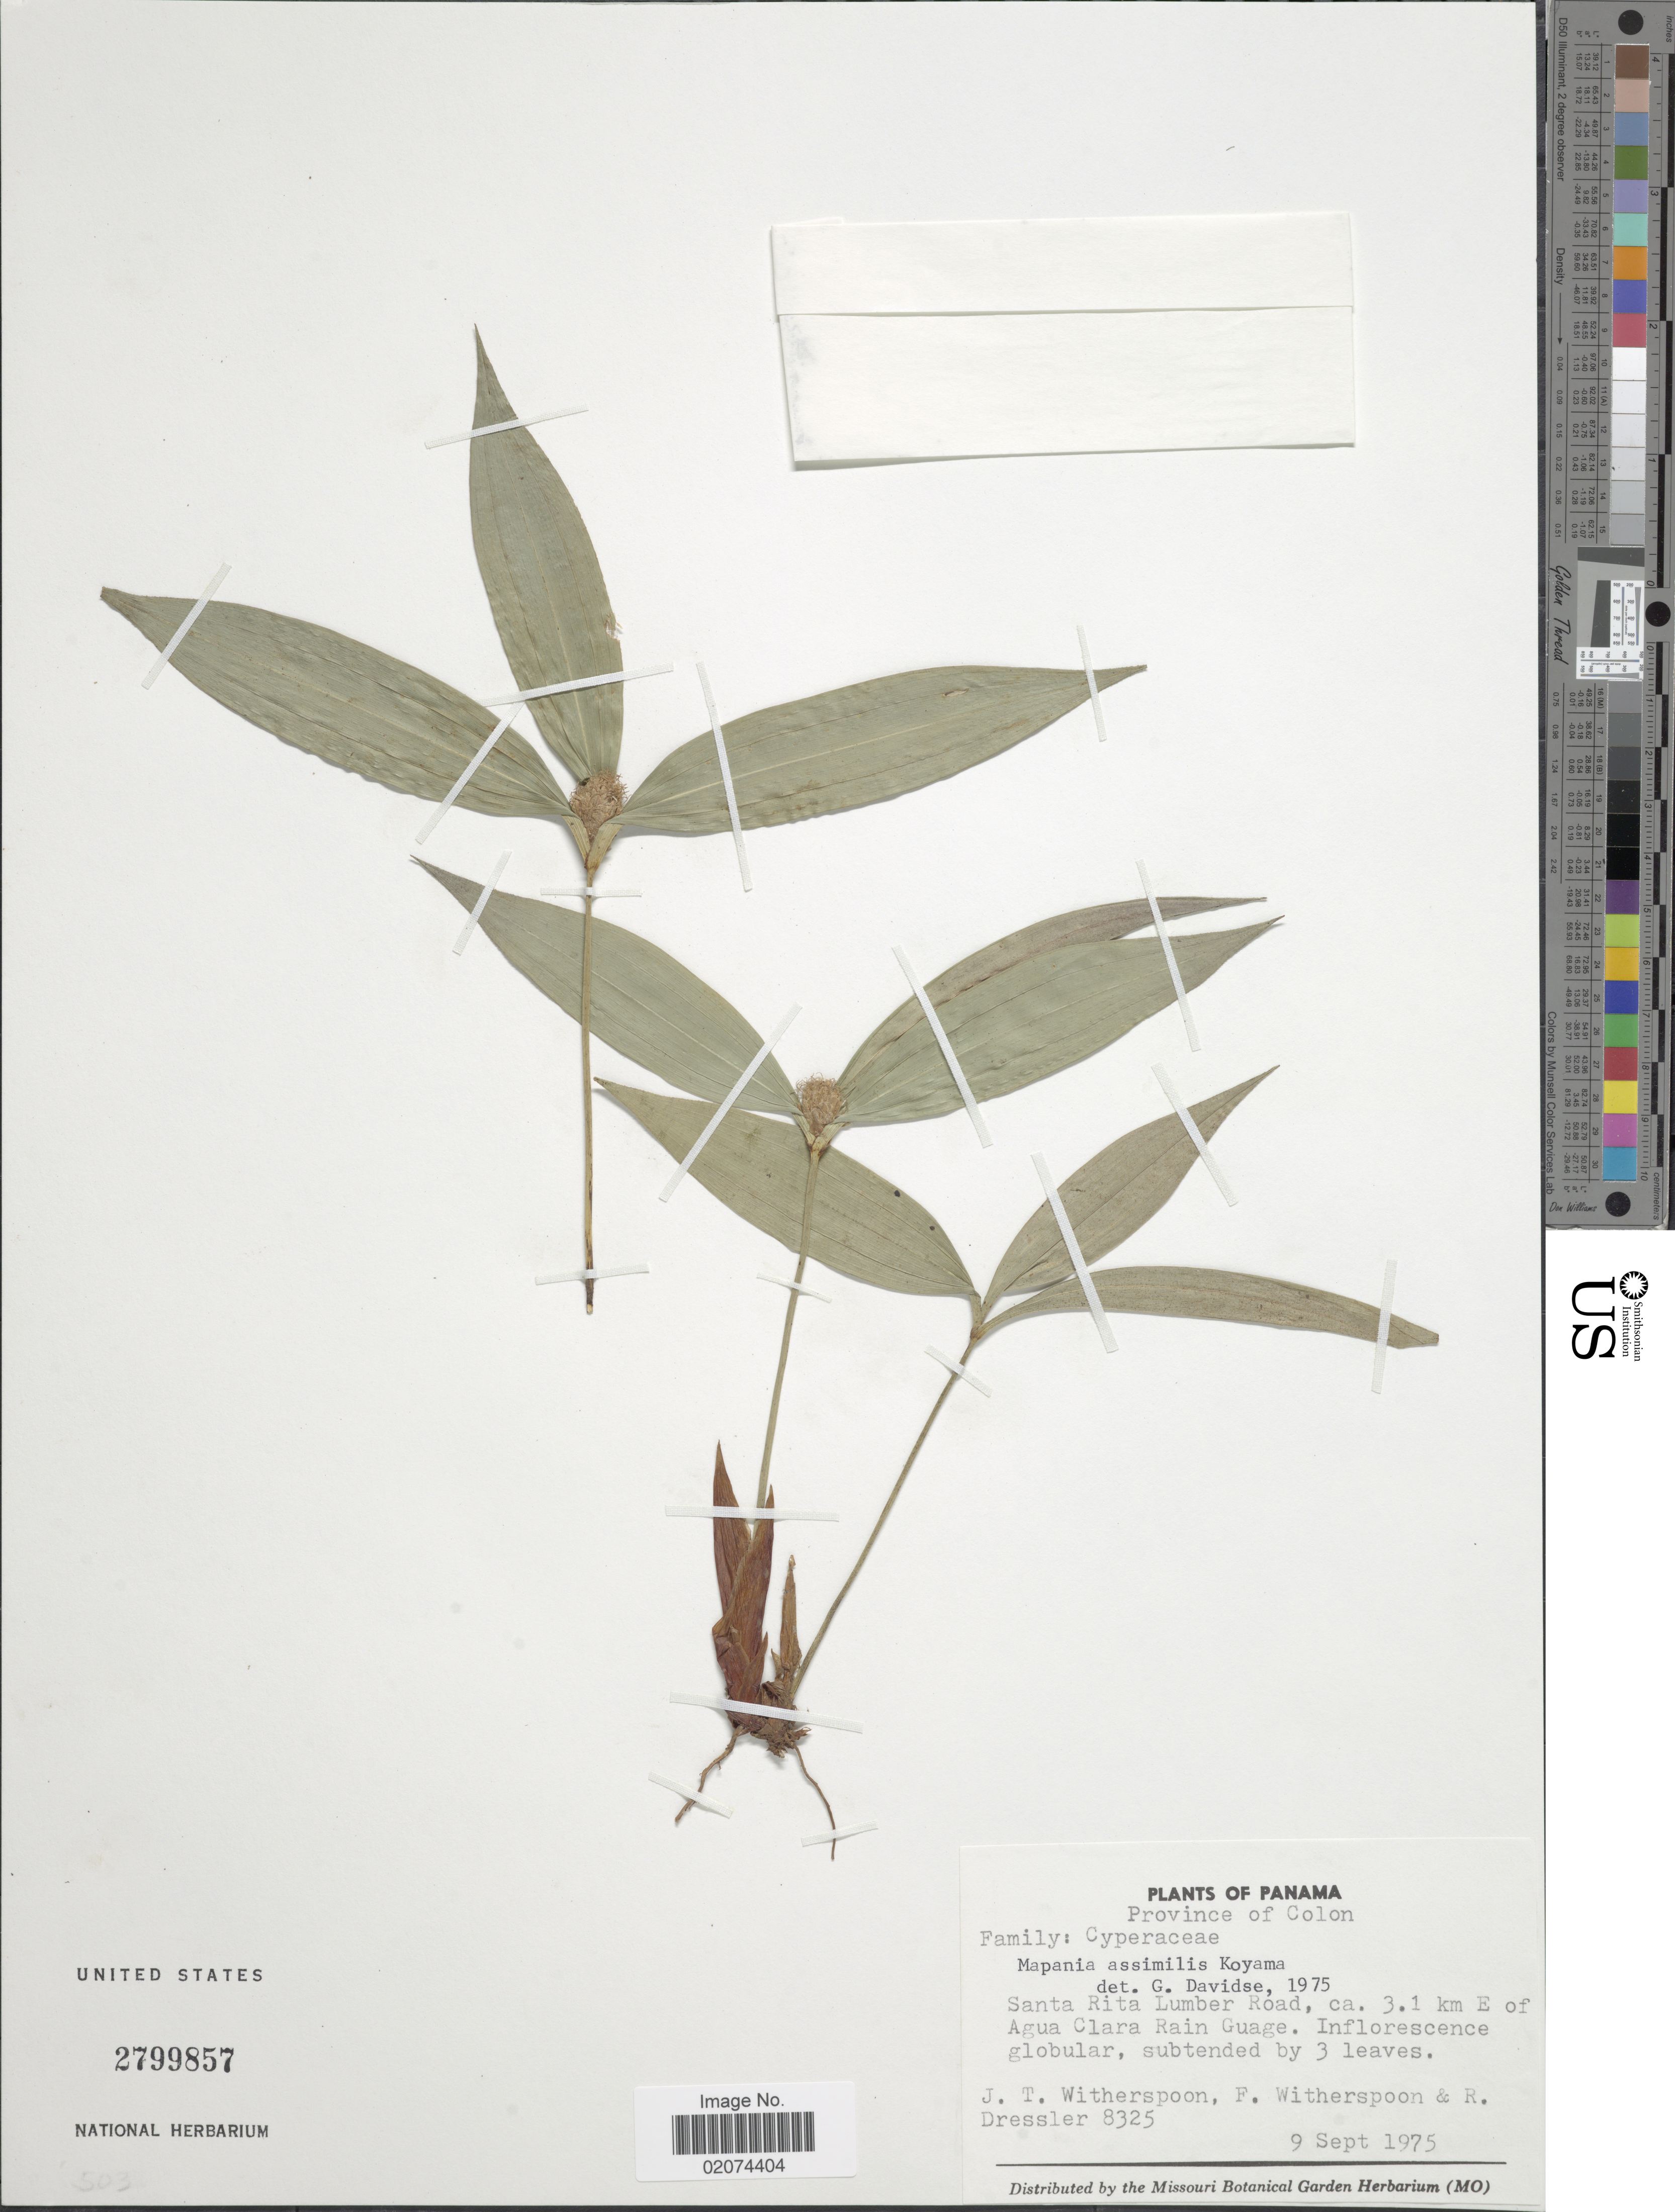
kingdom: Plantae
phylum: Tracheophyta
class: Liliopsida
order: Poales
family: Cyperaceae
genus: Mapania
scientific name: Mapania assimilis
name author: T. Koyama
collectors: J. Witherspoon, F. Witherspoon & R. Dressler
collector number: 8325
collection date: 1975-09-09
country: Panama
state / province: Colón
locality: Santa Rita Lumber Road, ca. 3.1 km E of Agua Clara Rain Guage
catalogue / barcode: US 2799857